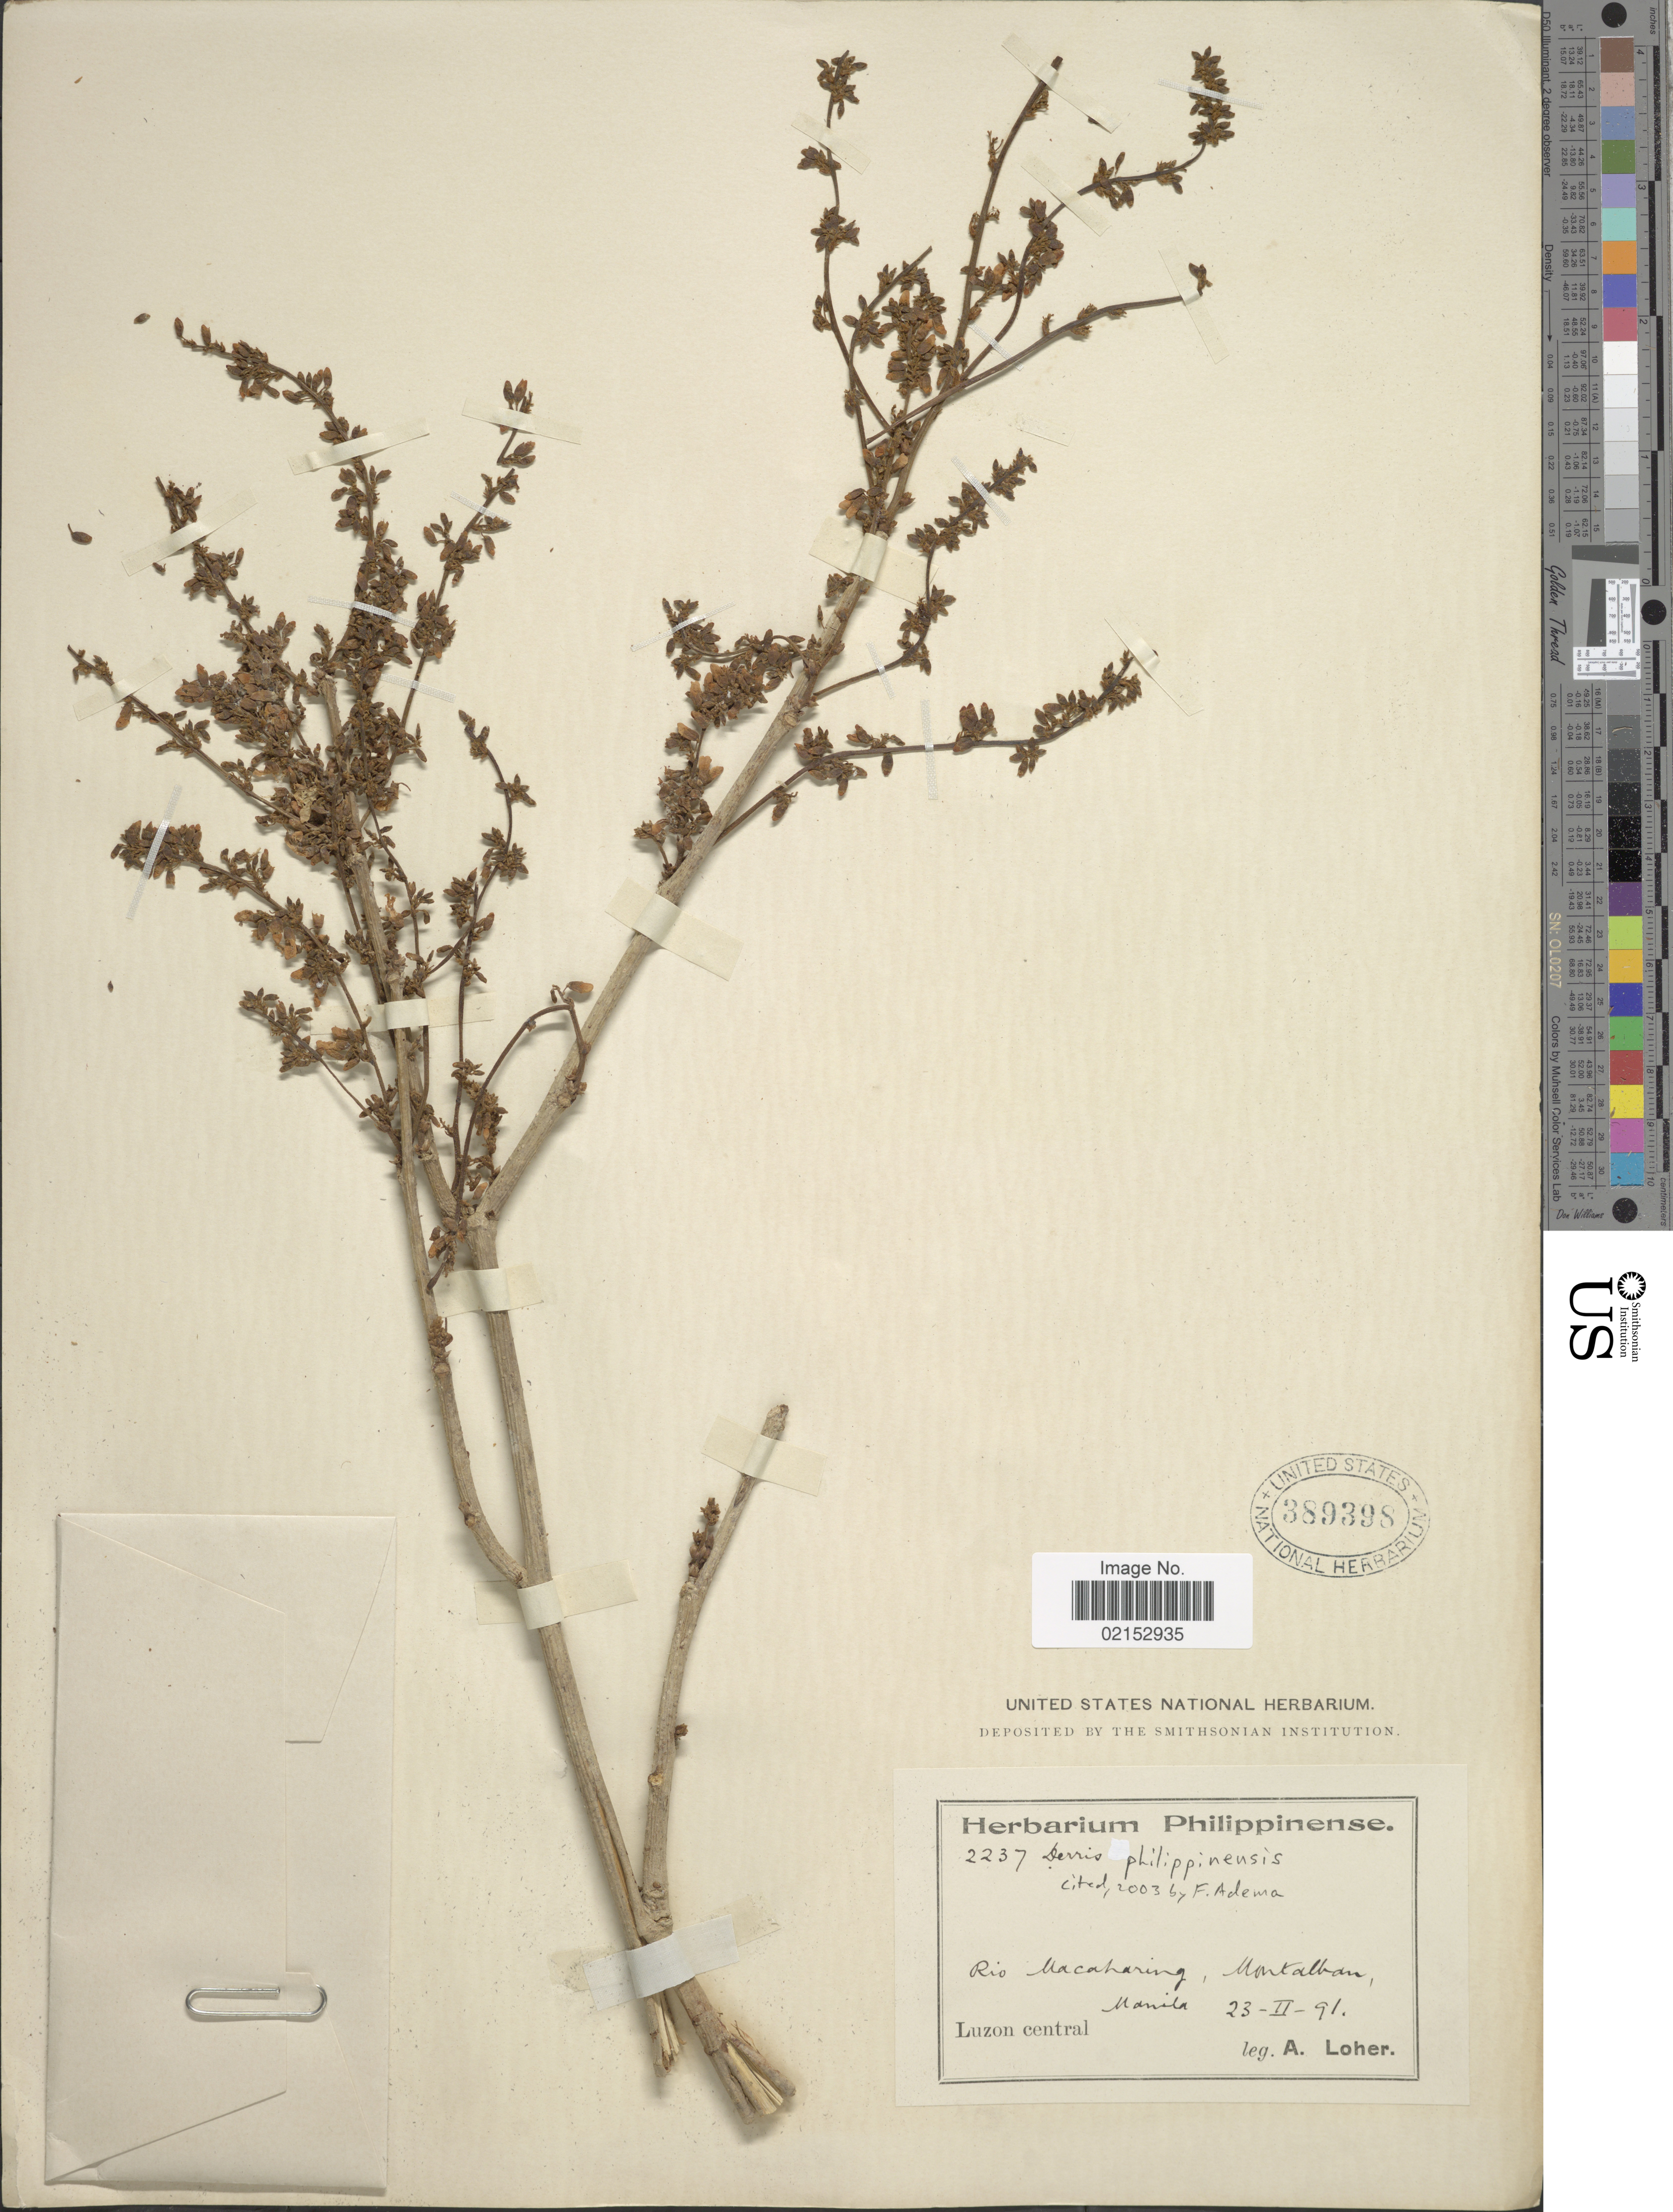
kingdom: Plantae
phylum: Tracheophyta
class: Magnoliopsida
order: Fabales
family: Fabaceae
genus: Brachypterum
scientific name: Brachypterum philippinense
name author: (Merr.) Adema & Sirich.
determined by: Strong, Mark T., (BOT), Smithsonian Institution - National Museum of Natural History (UNITED STATES)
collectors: A. Loher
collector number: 2237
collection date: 1891-02-23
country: Philippines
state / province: Central Luzon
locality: Rio Macaharing, Montalban, Manila, Luzon central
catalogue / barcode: US 389398